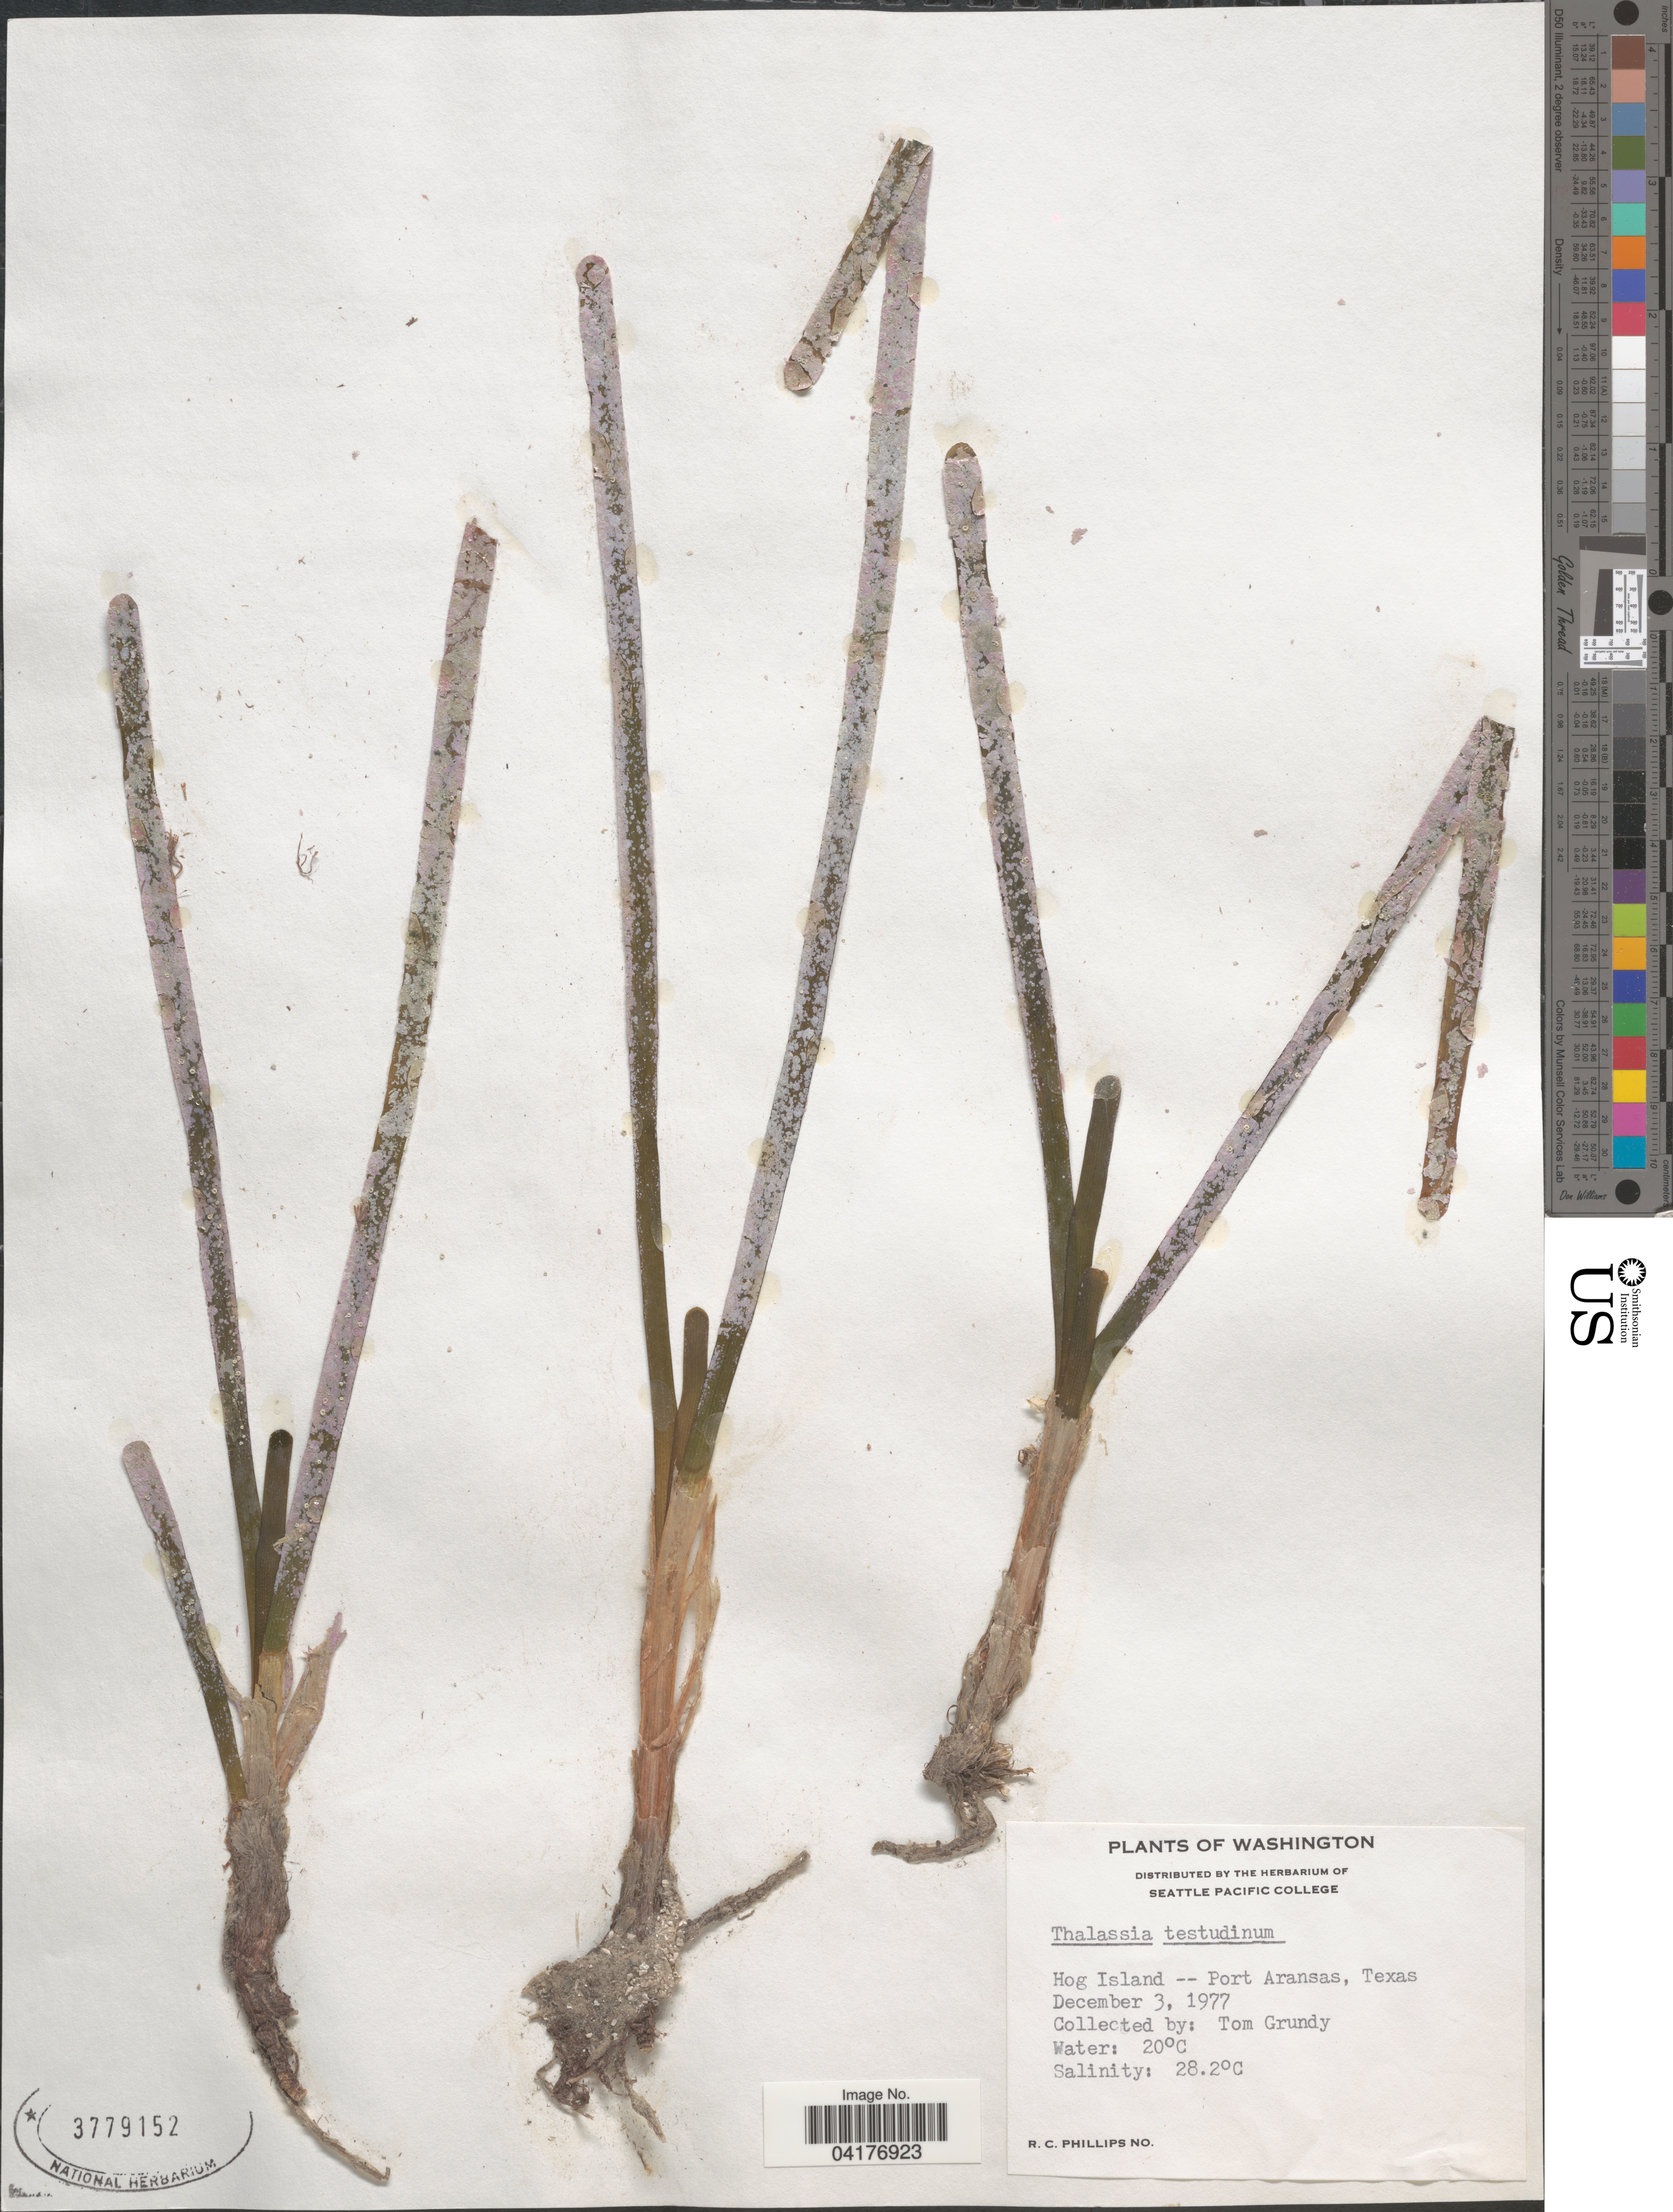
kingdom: Plantae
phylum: Tracheophyta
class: Liliopsida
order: Alismatales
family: Hydrocharitaceae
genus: Thalassia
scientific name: Thalassia testudinum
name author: Banks & Sol. ex K.D. Koenig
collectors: T. Grundy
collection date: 1977-12-03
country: United States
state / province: Texas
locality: Hog Island -- Port Aransas.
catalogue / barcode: US 3779152